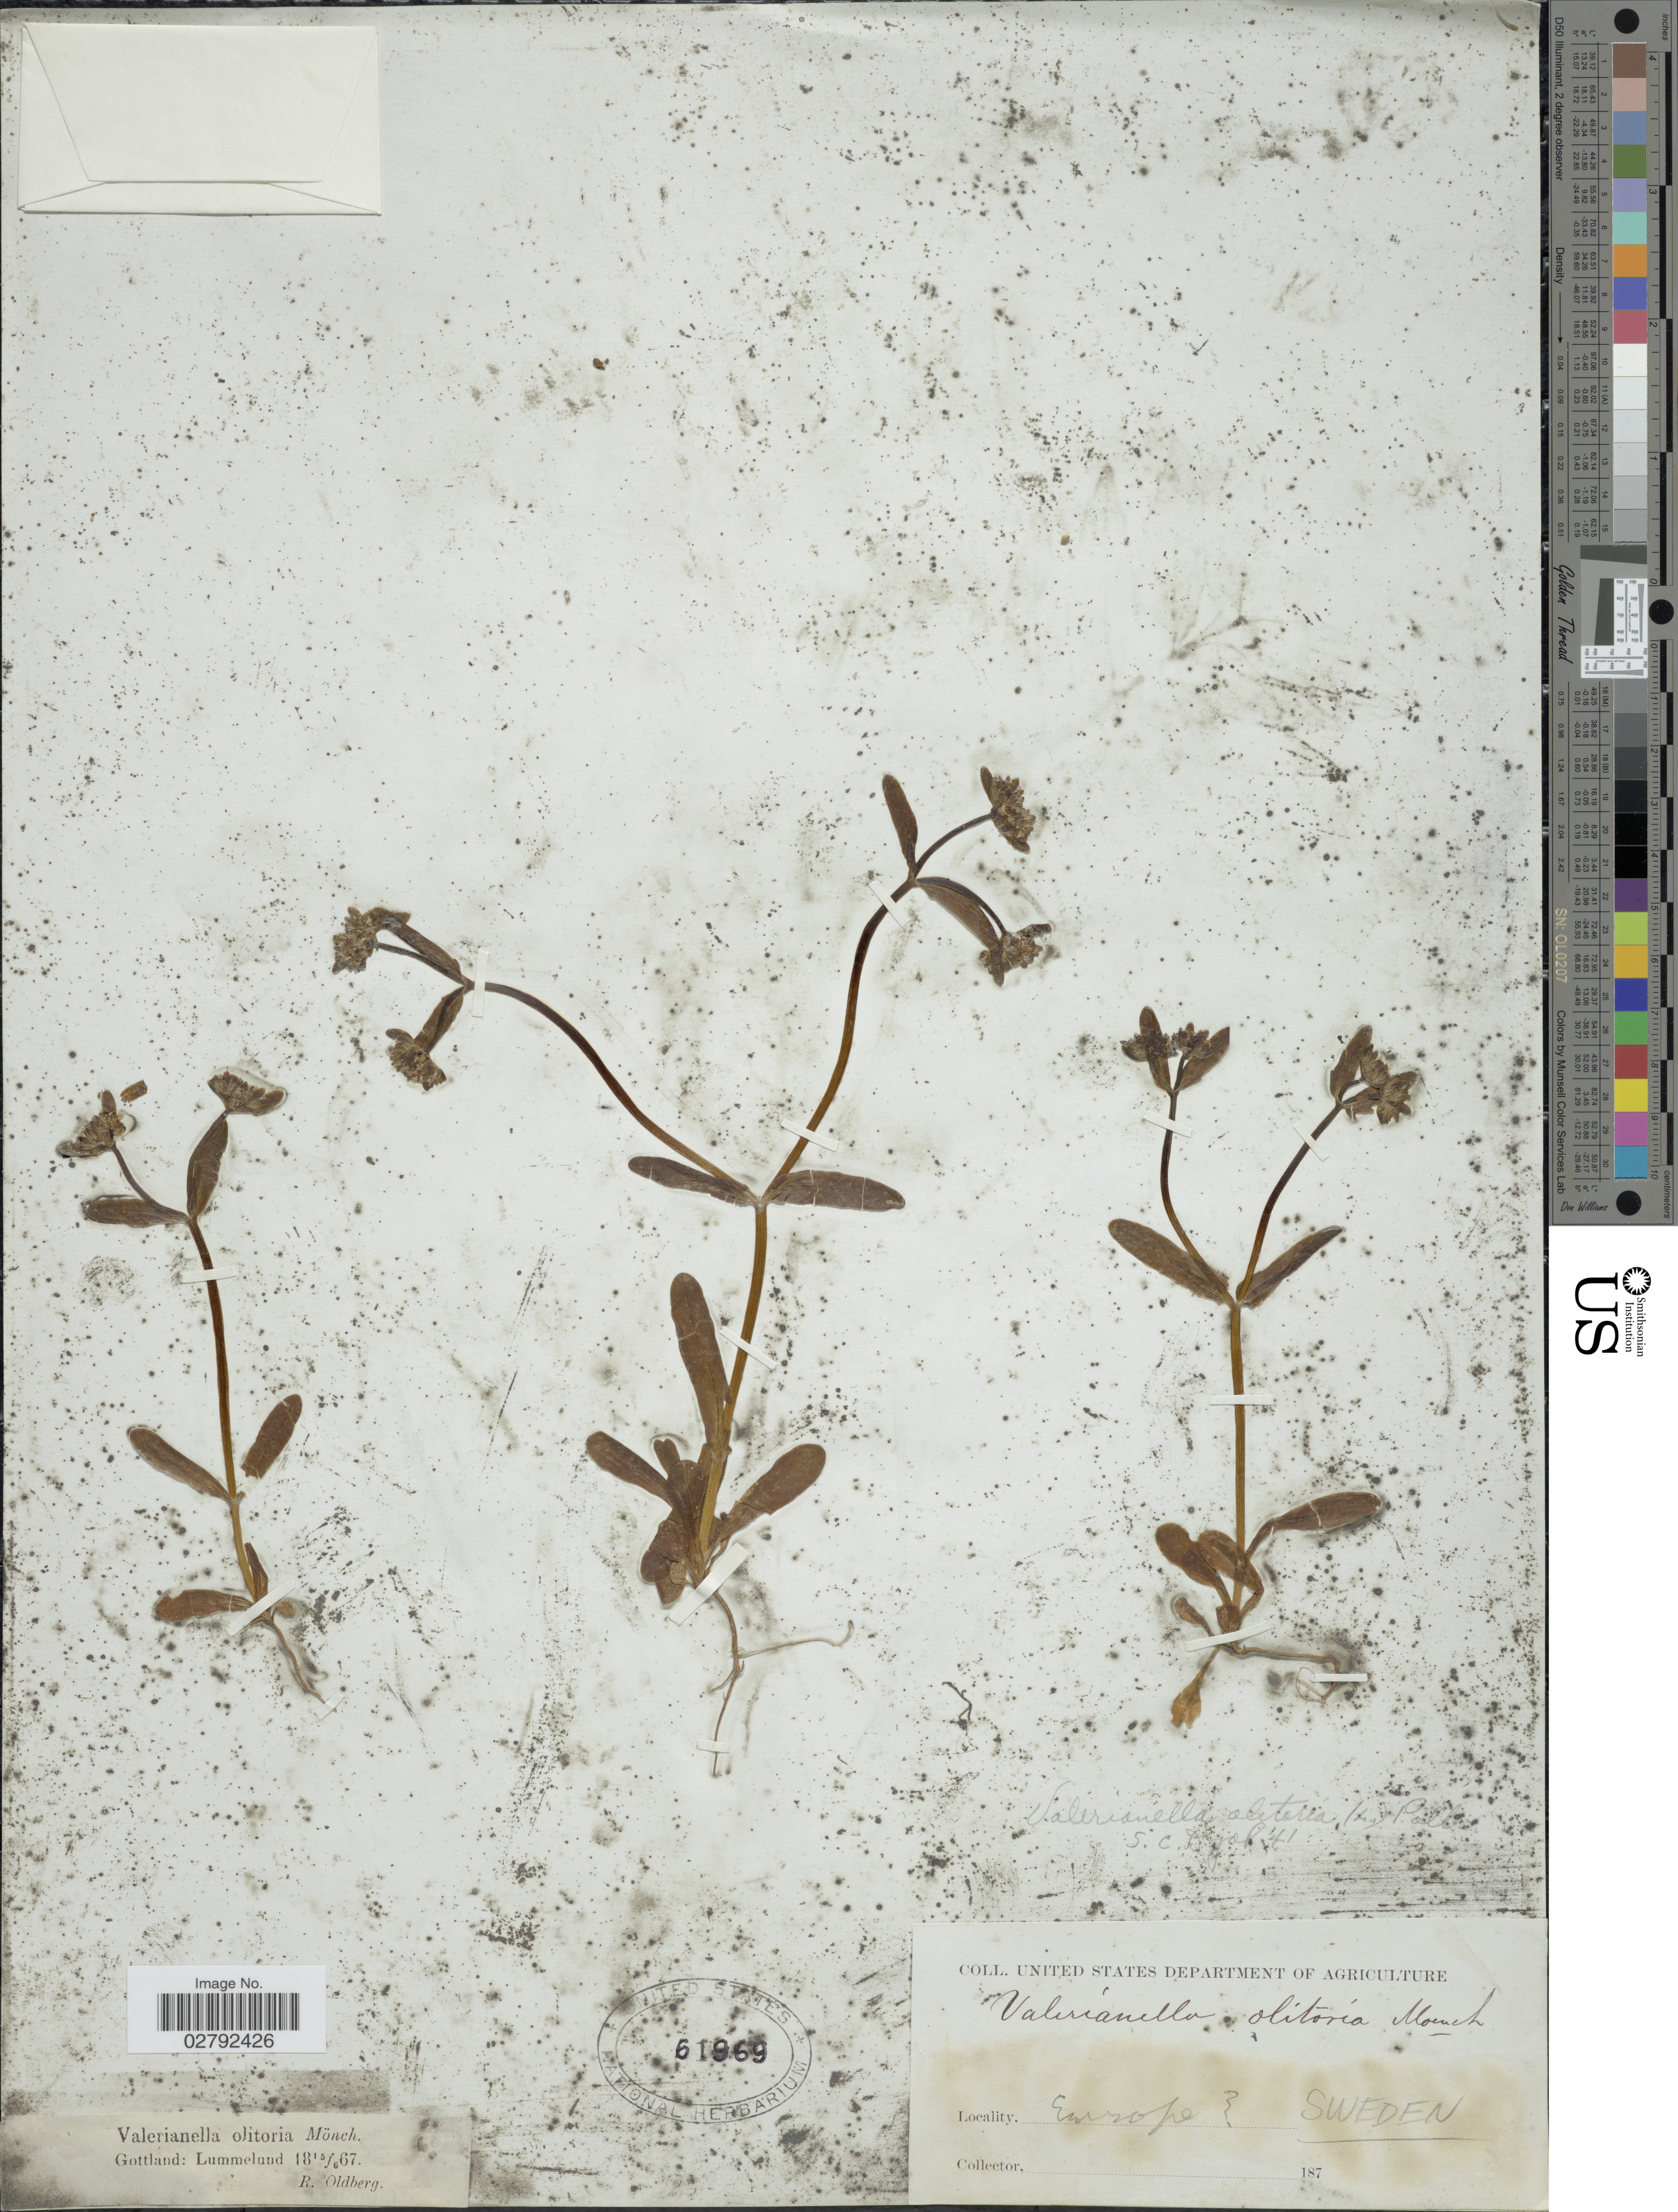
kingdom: Plantae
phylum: Tracheophyta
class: Magnoliopsida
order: Dipsacales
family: Caprifoliaceae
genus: Valerianella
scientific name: Valerianella olitoria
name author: (L.) Pollich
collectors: R. Oldberg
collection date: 1867-06-15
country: Sweden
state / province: Gotland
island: Gotland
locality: Gottland: Lummelund.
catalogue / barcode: US 61969